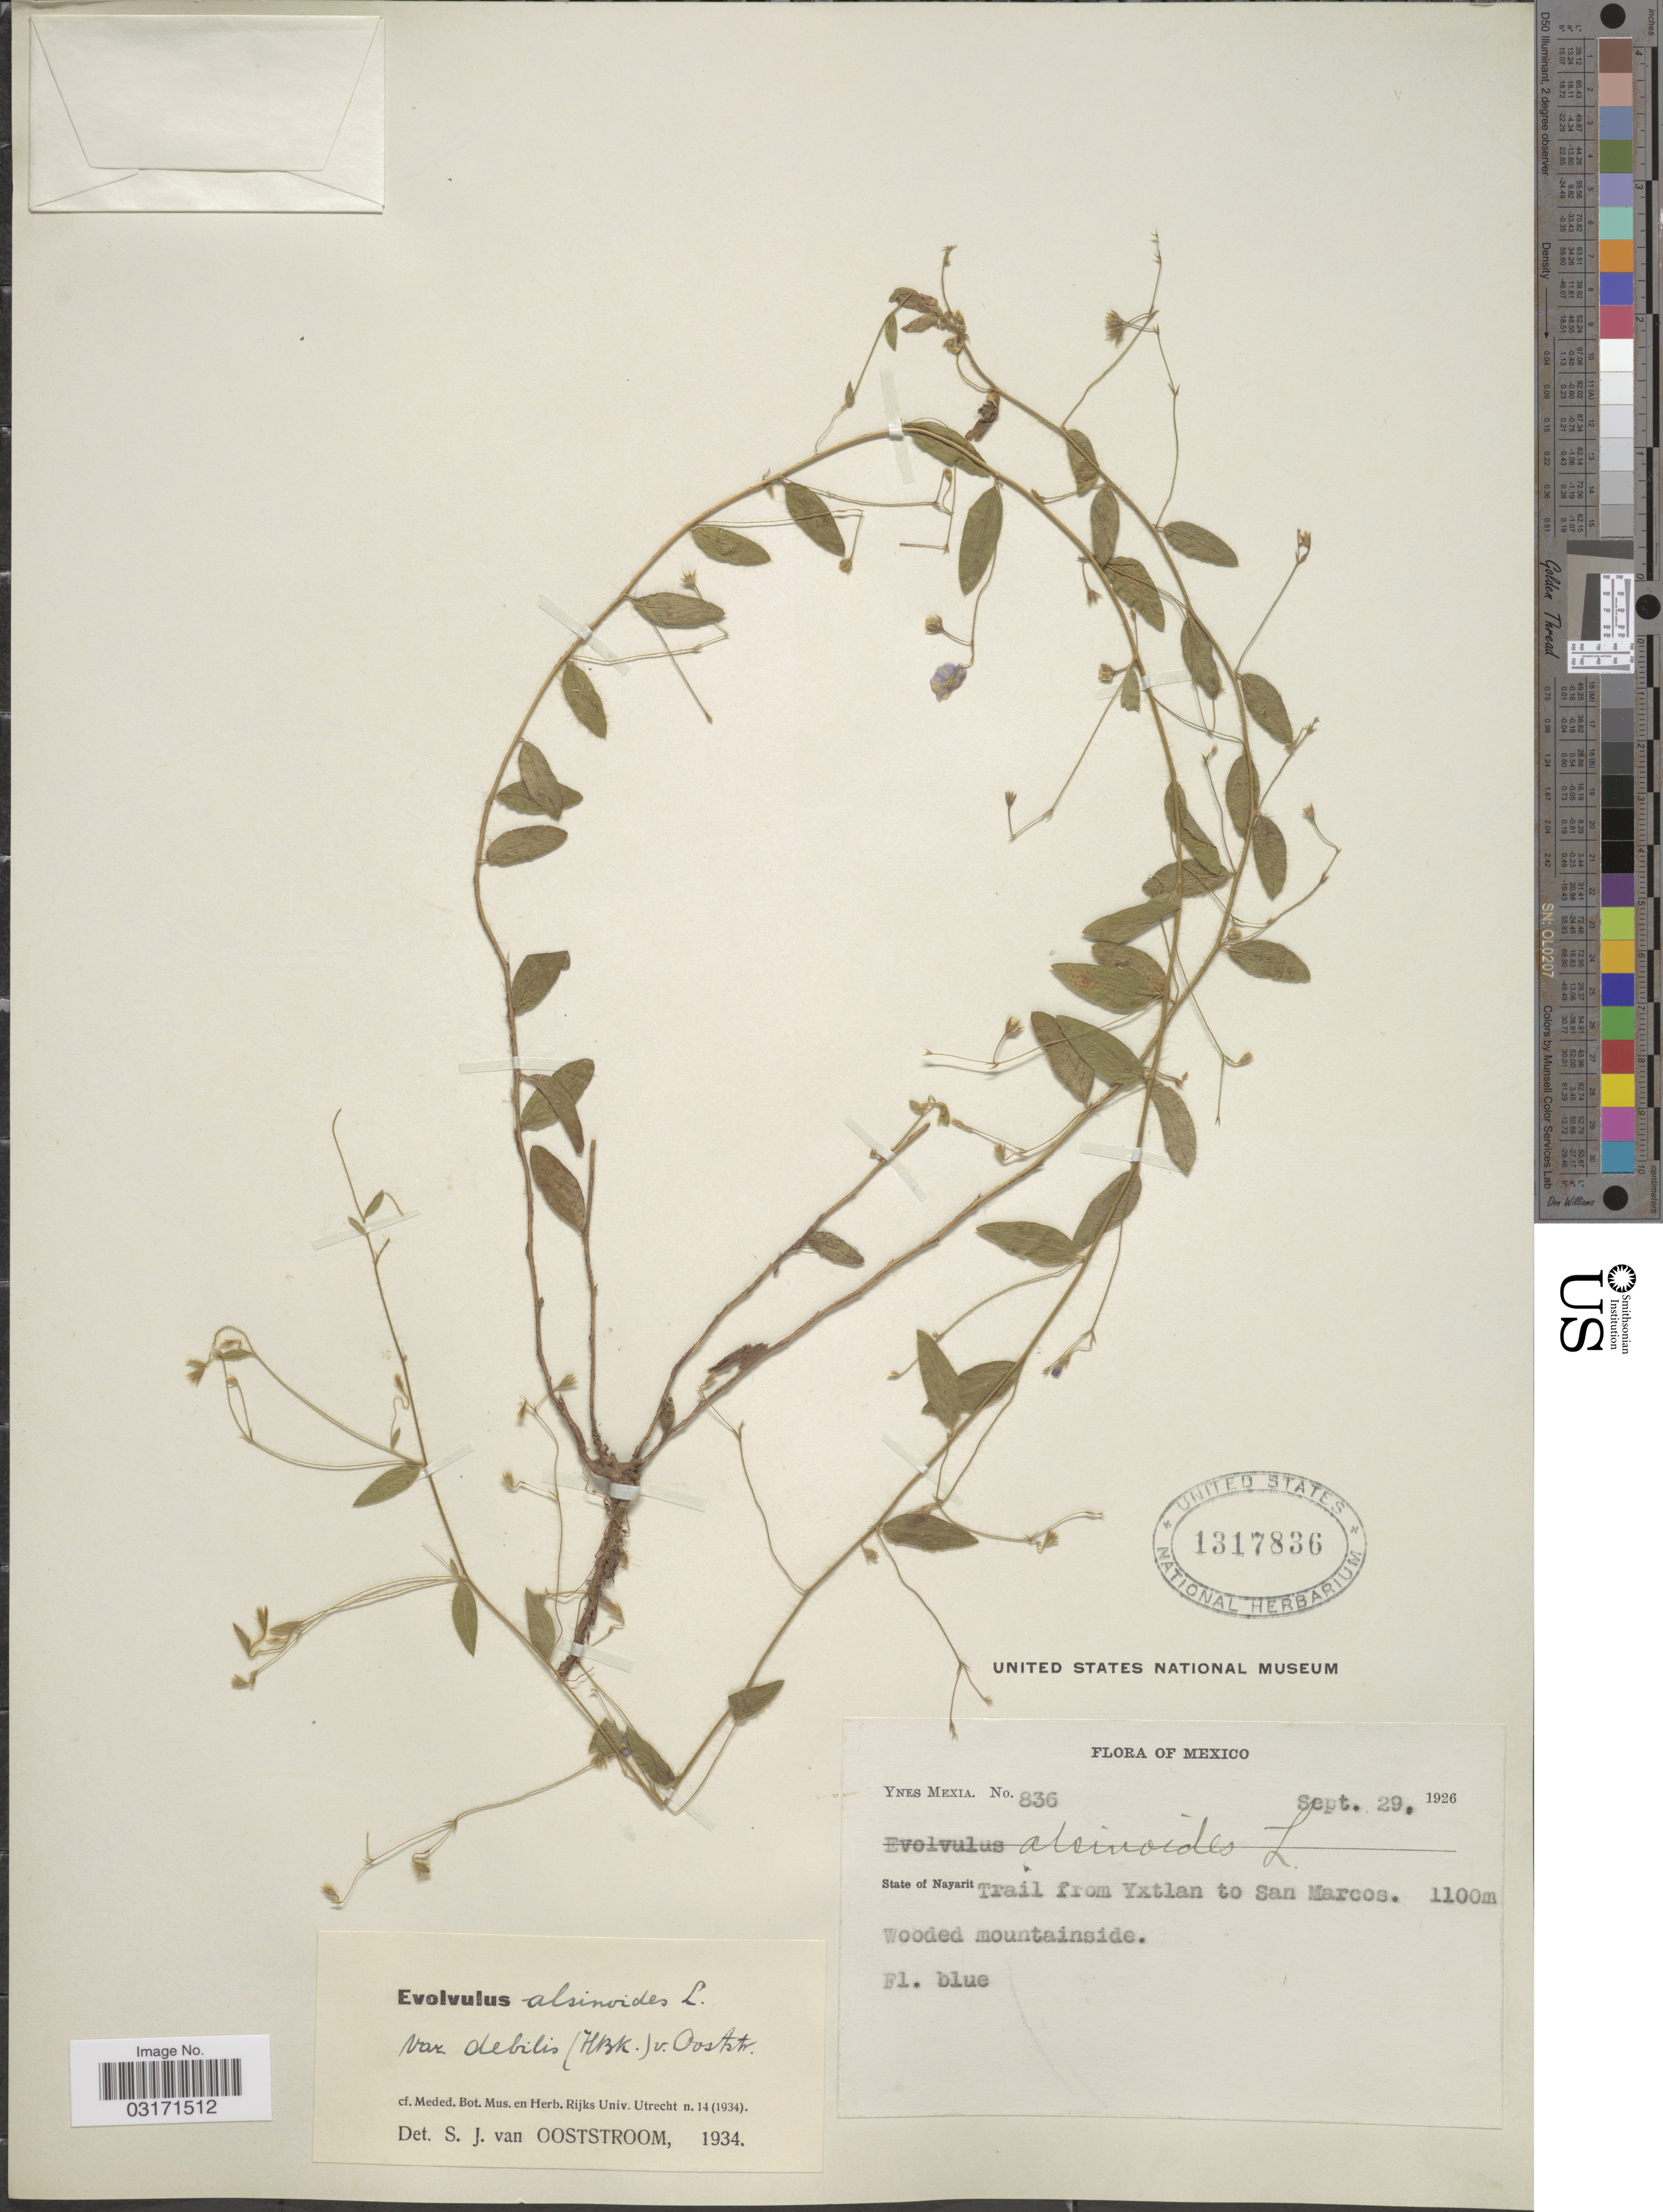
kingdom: Plantae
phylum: Tracheophyta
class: Magnoliopsida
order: Solanales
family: Convolvulaceae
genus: Evolvulus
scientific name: Evolvulus alsinoides var. debilis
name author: (Kunth) Ooststr.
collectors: Y. Mexia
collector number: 836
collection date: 1926-09-29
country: Mexico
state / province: Nayarit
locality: Trail from Yxtlan to San Marcos, Wooded mountainside.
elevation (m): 1100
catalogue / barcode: US 1317836